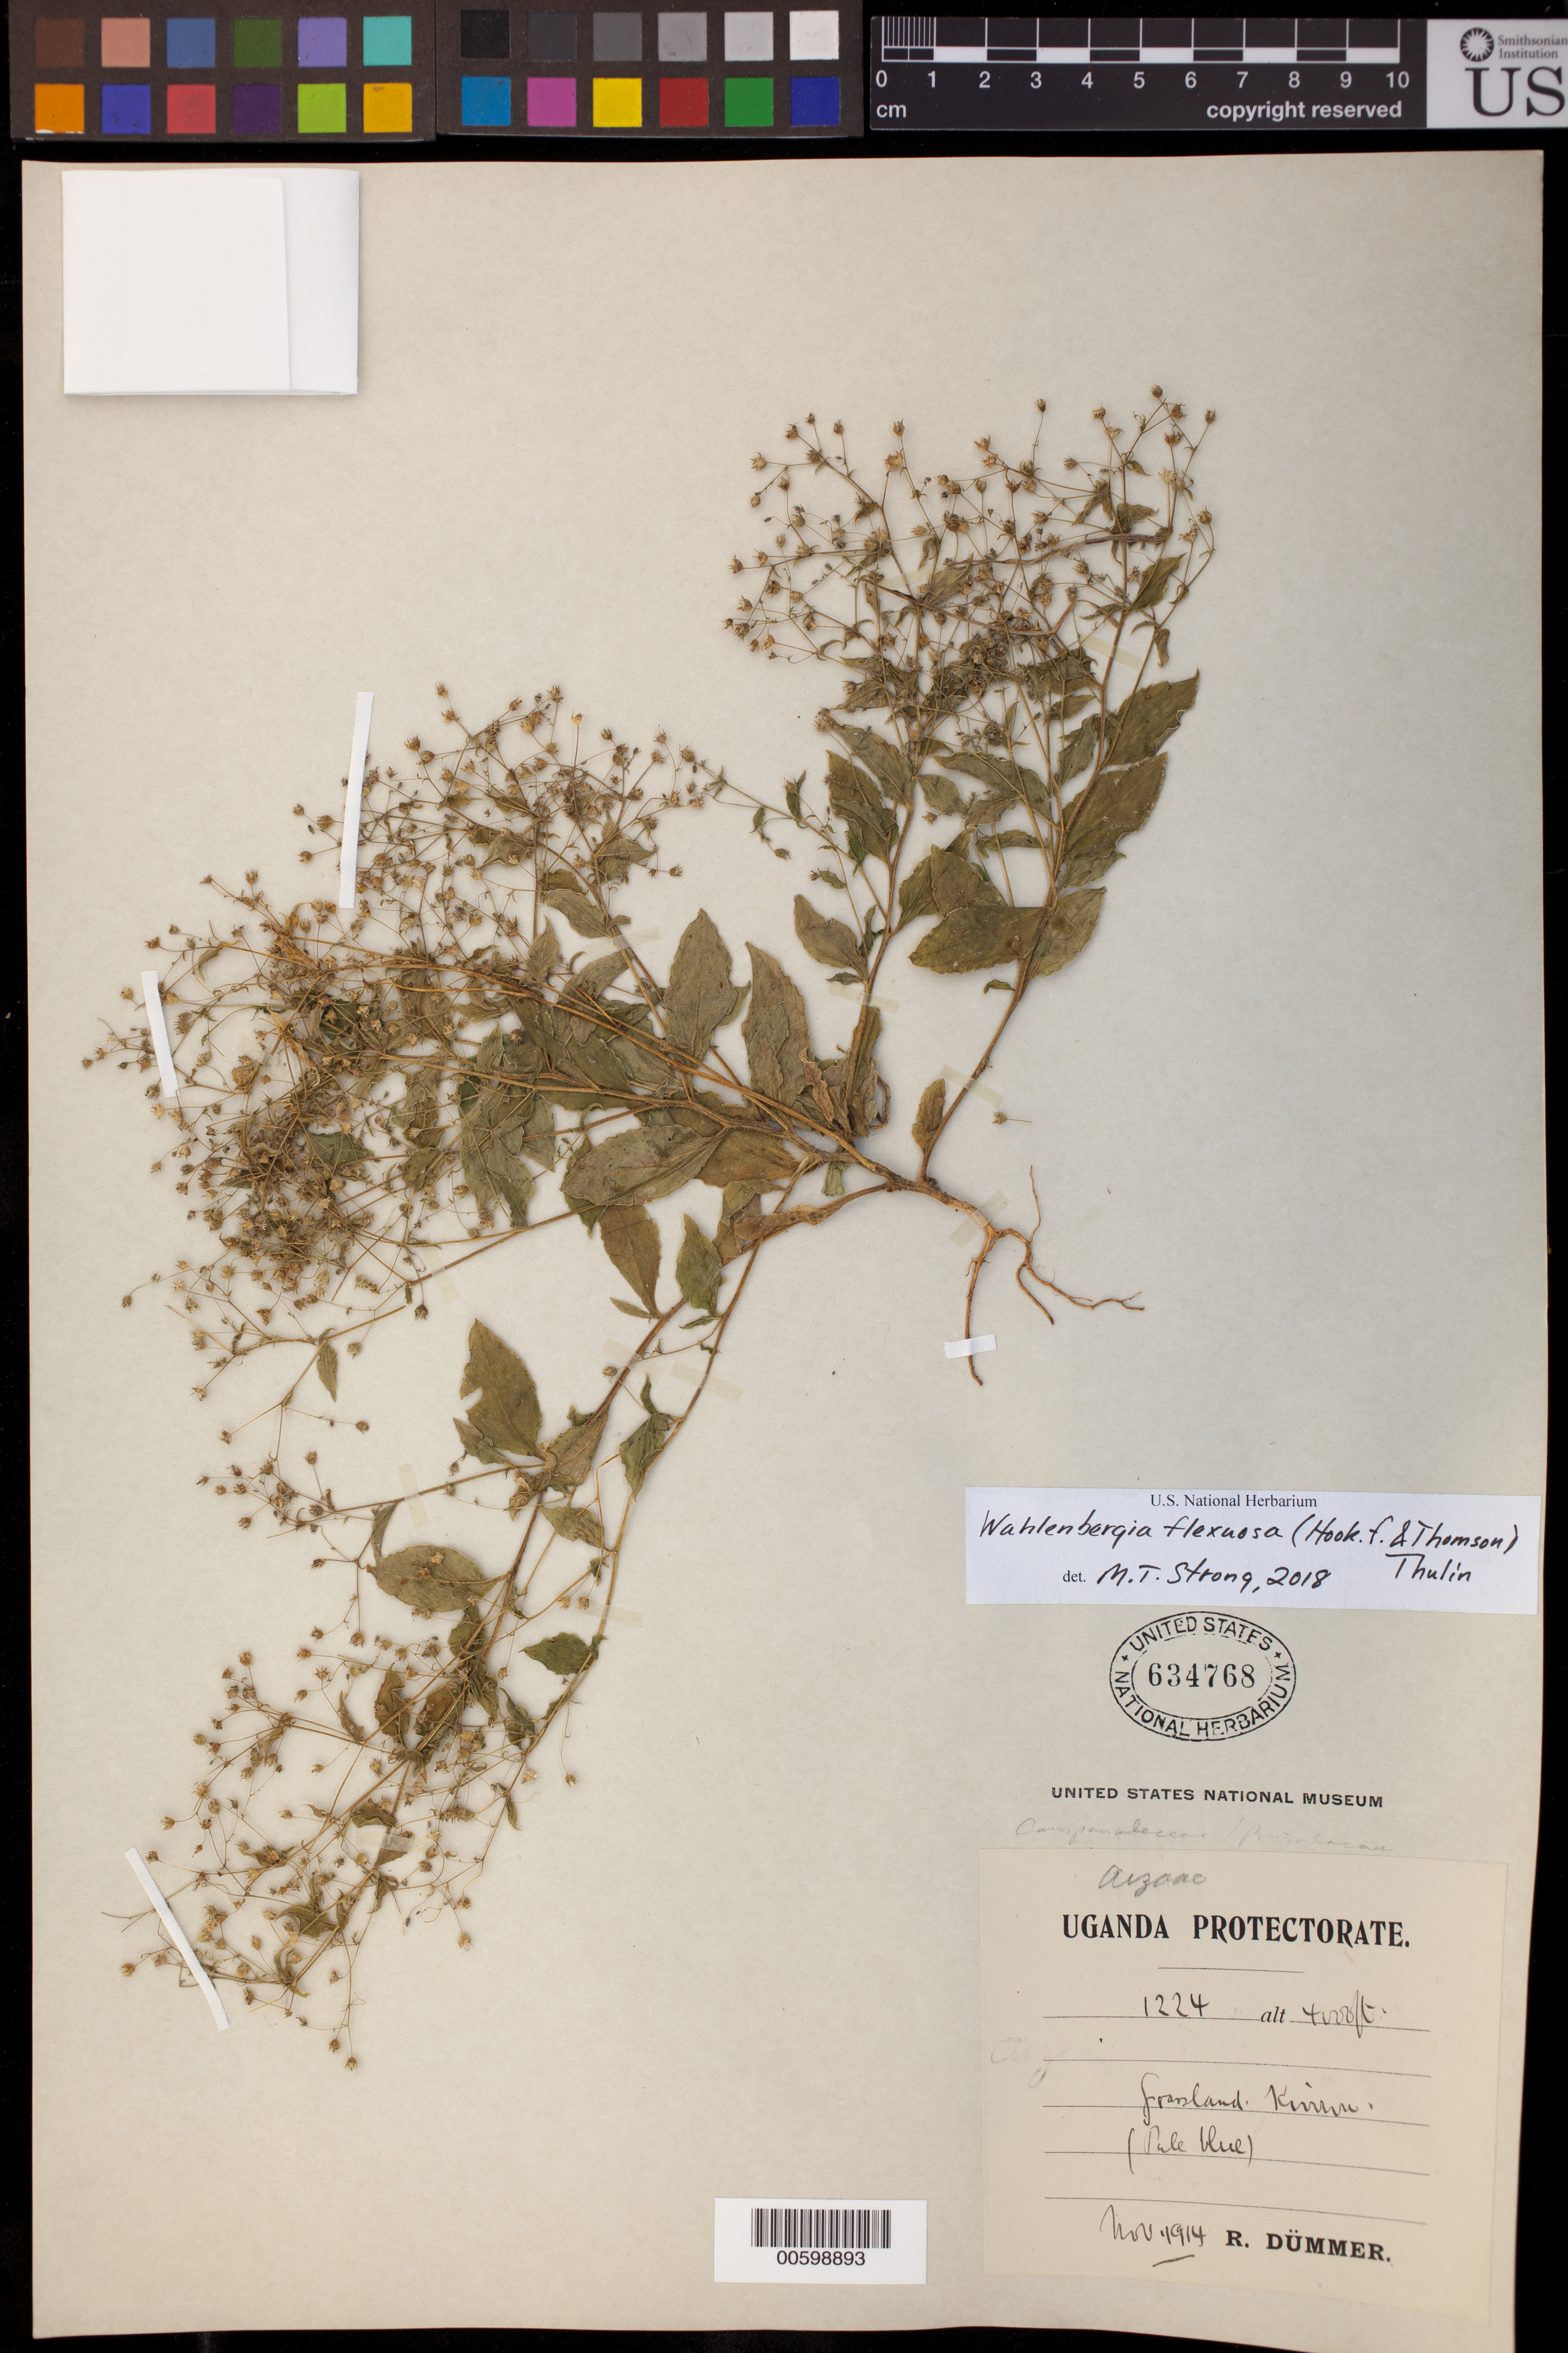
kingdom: Plantae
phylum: Tracheophyta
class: Magnoliopsida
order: Asterales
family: Campanulaceae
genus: Wahlenbergia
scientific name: Wahlenbergia flexuosa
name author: (Hook. f. & Thomson) Thulin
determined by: Strong, Mark T., (BOT), Smithsonian Institution - National Museum of Natural History (UNITED STATES)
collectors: R. Dümmer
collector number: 1224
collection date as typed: Nov 1914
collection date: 1914-11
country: Uganda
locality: Kuiwu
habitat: Grassland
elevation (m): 1219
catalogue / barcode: US 634768